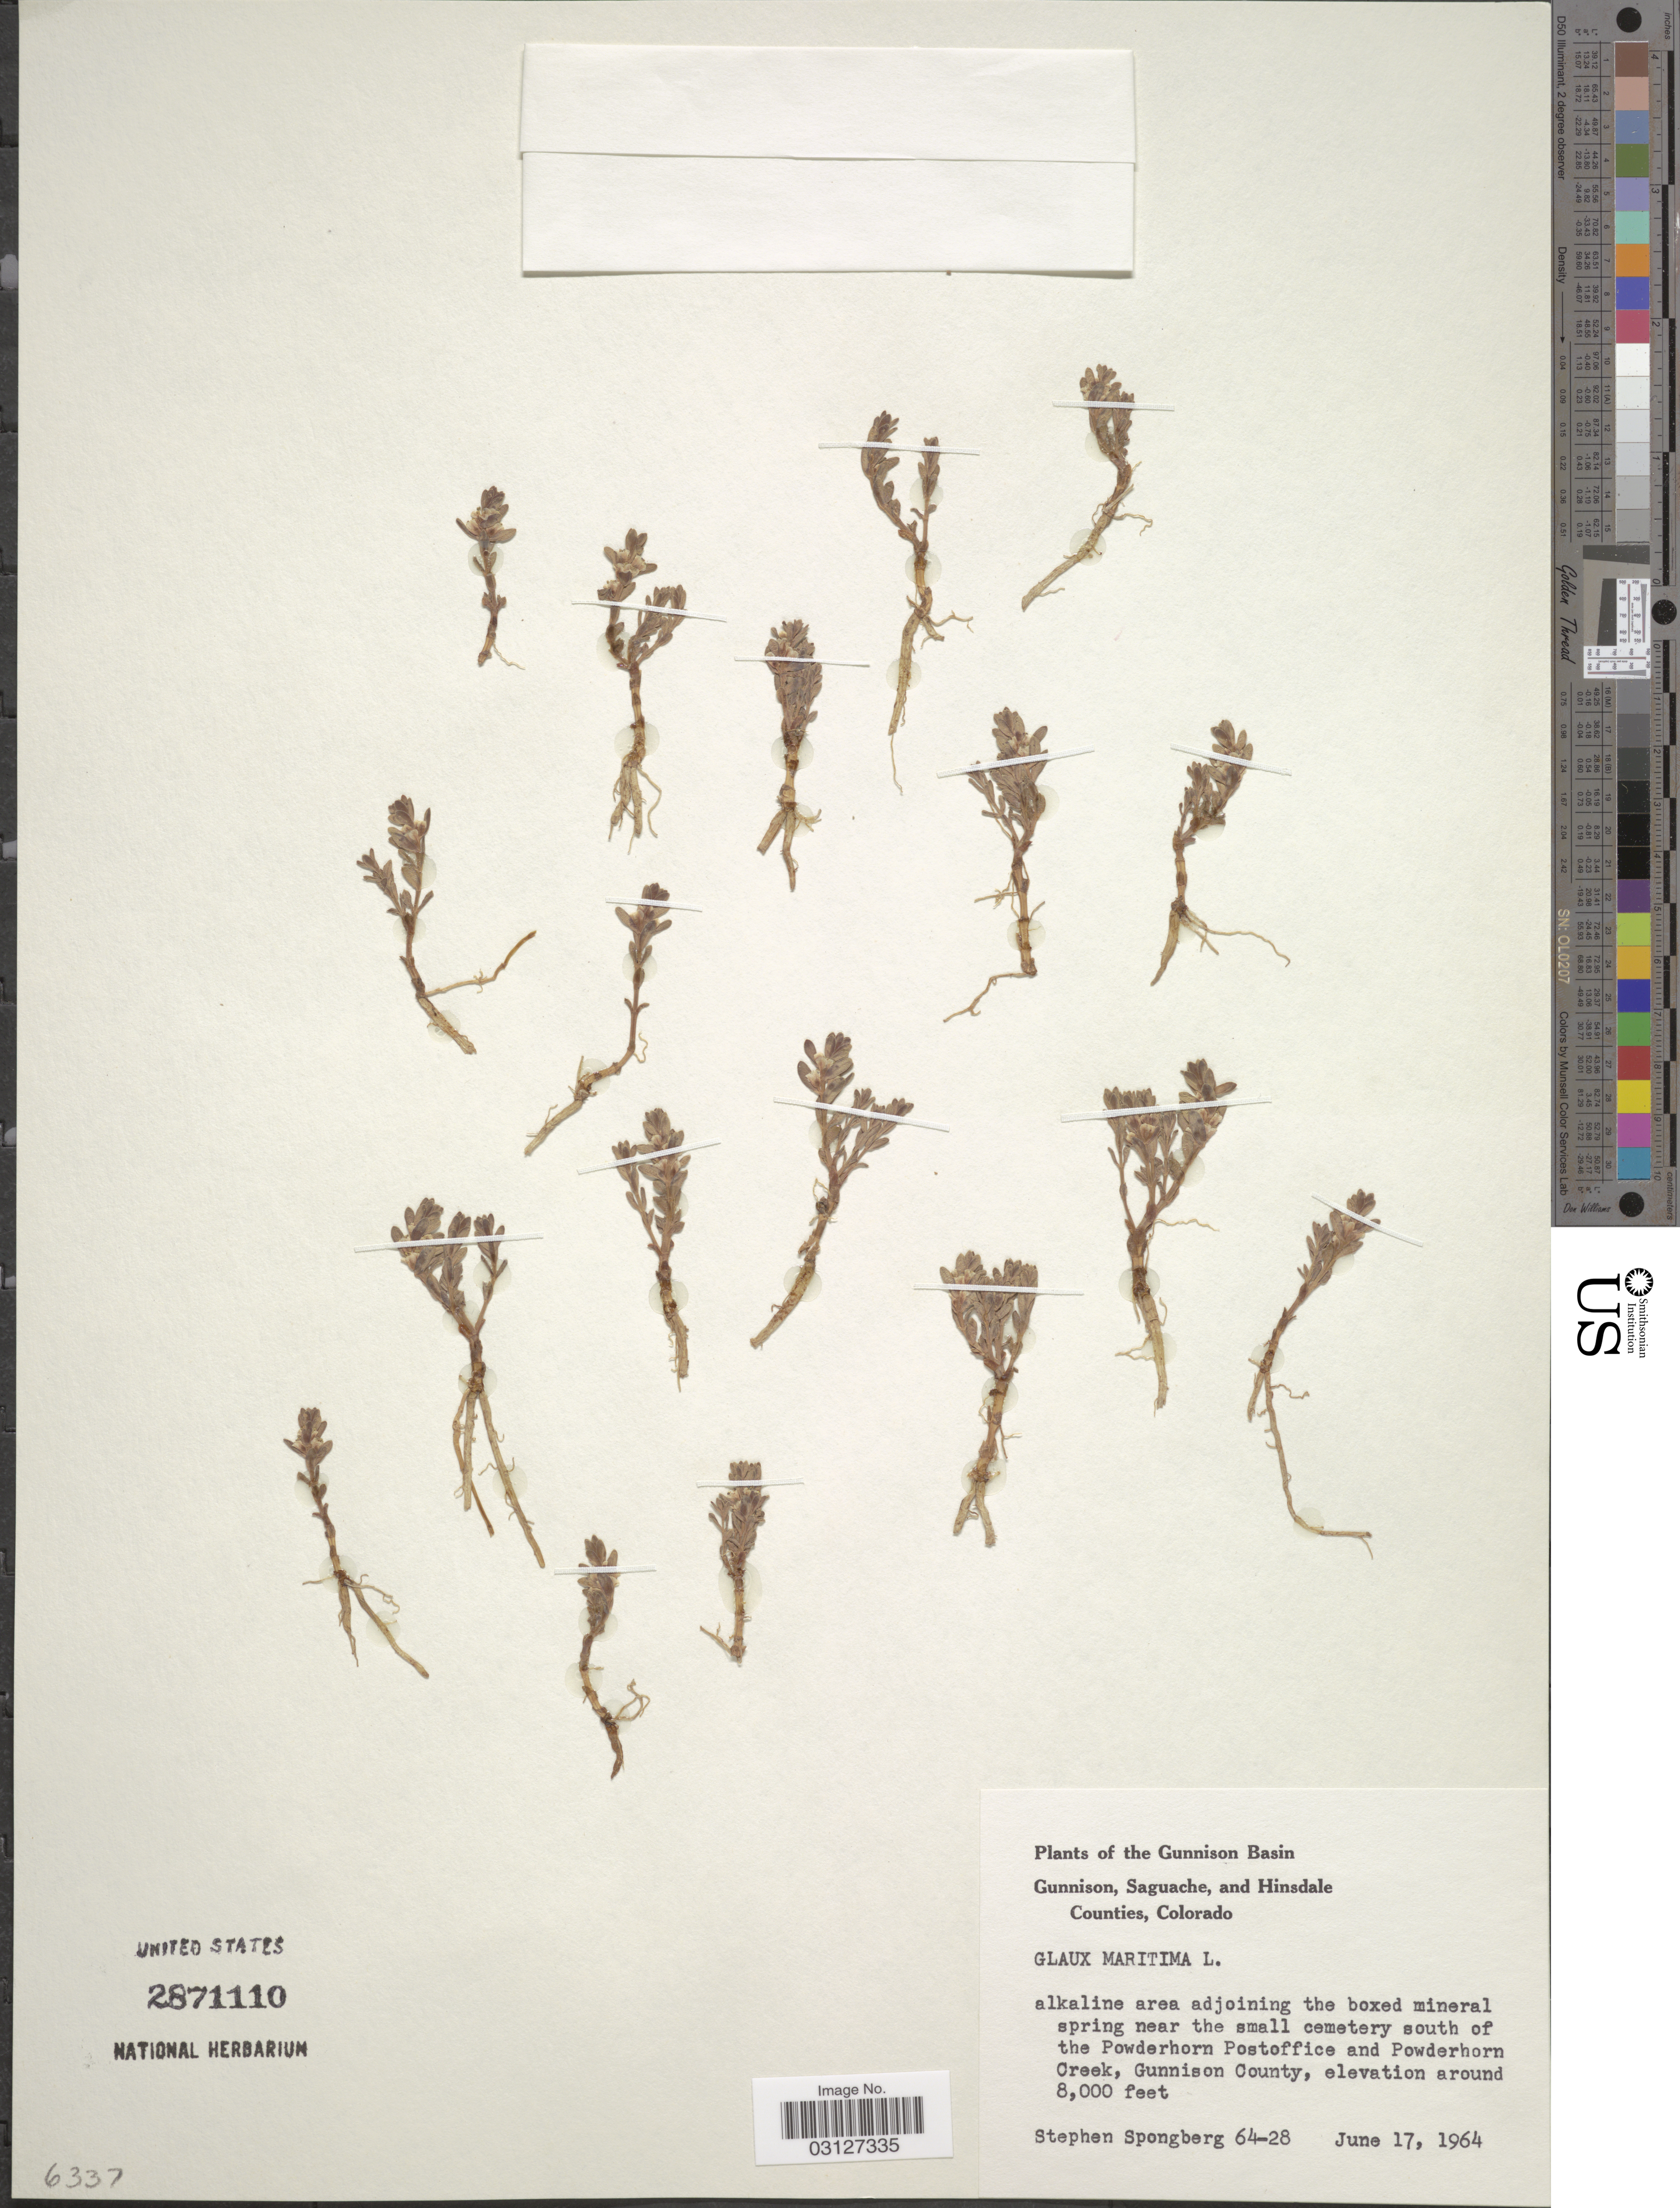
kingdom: Plantae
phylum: Tracheophyta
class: Magnoliopsida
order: Ericales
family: Primulaceae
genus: Glaux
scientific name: Glaux maritima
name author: L.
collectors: S. A.Spongberg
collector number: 64-28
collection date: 1964-06-17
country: United States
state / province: Colorado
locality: The Gunnison Basin, Gunnison, alkaline area adjoining the boxed mineral spring near the small cemetery south of the Powderhorn Postoffice and Powderhorn Creek, Gunnison County.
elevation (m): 2438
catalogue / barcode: US 2871110